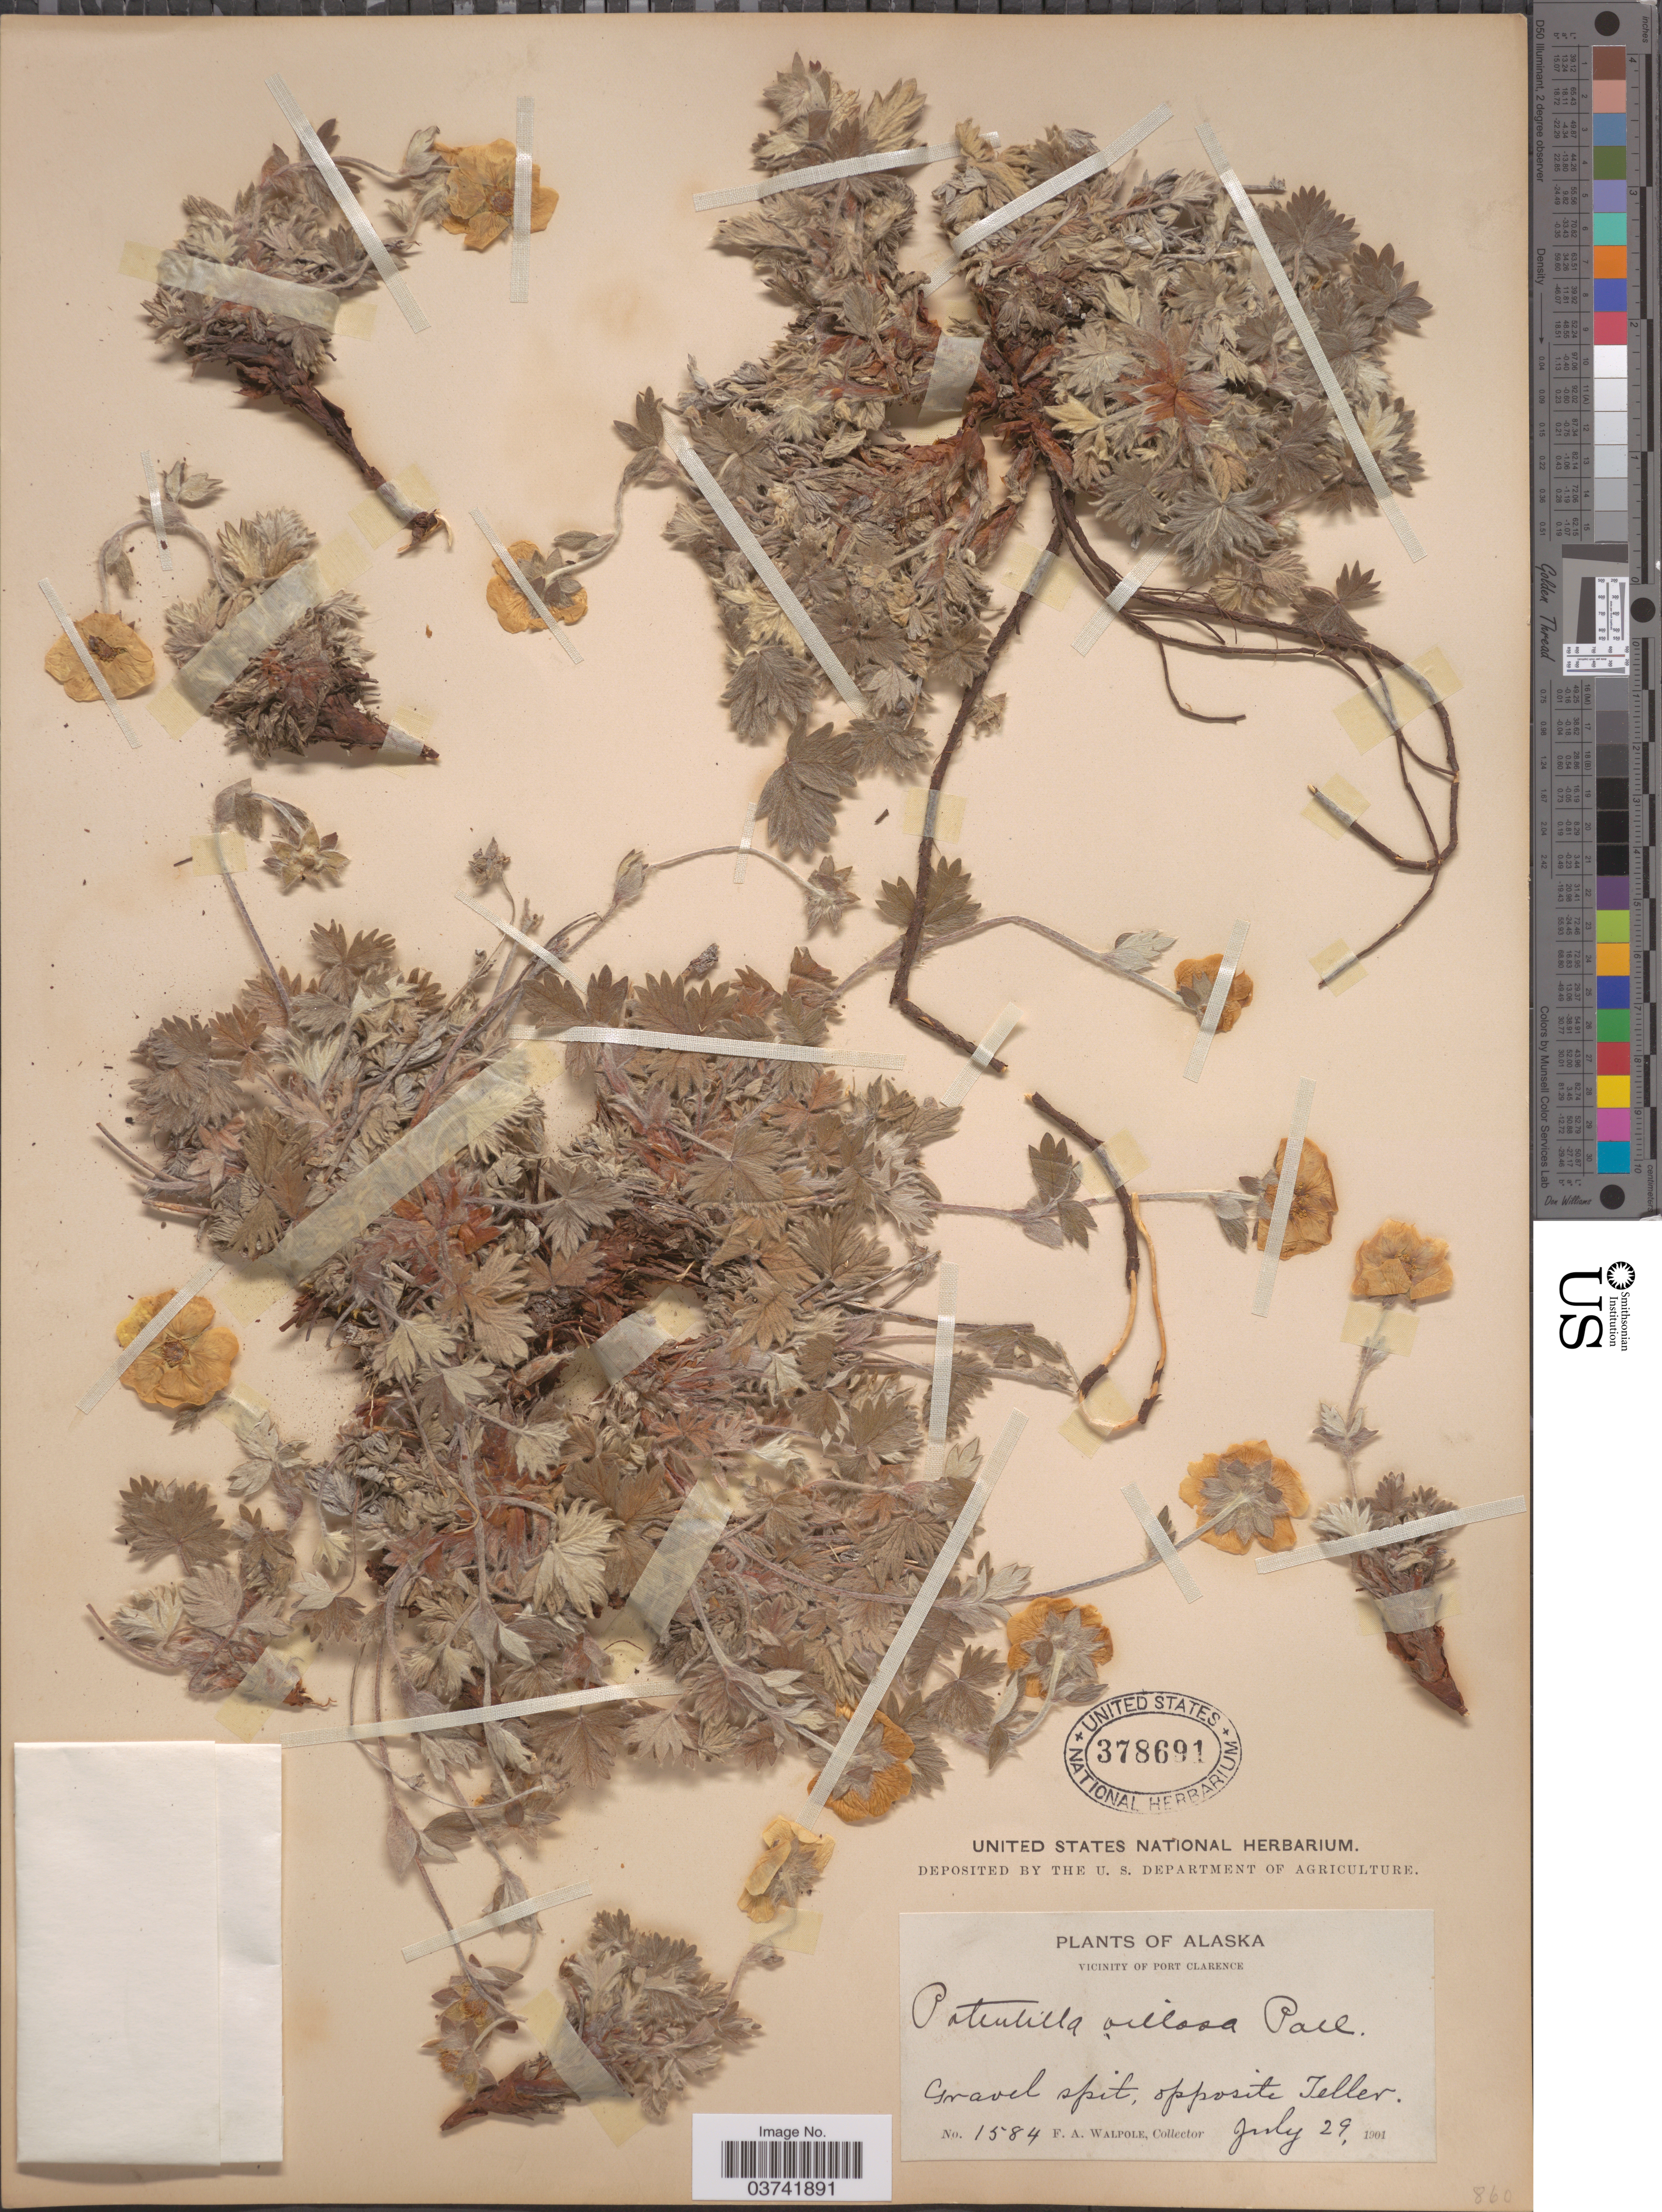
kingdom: Plantae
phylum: Tracheophyta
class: Magnoliopsida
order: Rosales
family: Rosaceae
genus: Potentilla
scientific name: Potentilla villosa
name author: Pall. ex Pursh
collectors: F. Walpole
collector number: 1584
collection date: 1901-07-29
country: United States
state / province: Alaska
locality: Vicinity of Port Clarence. Gravel spit, opposite Teller.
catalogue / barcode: US 378691